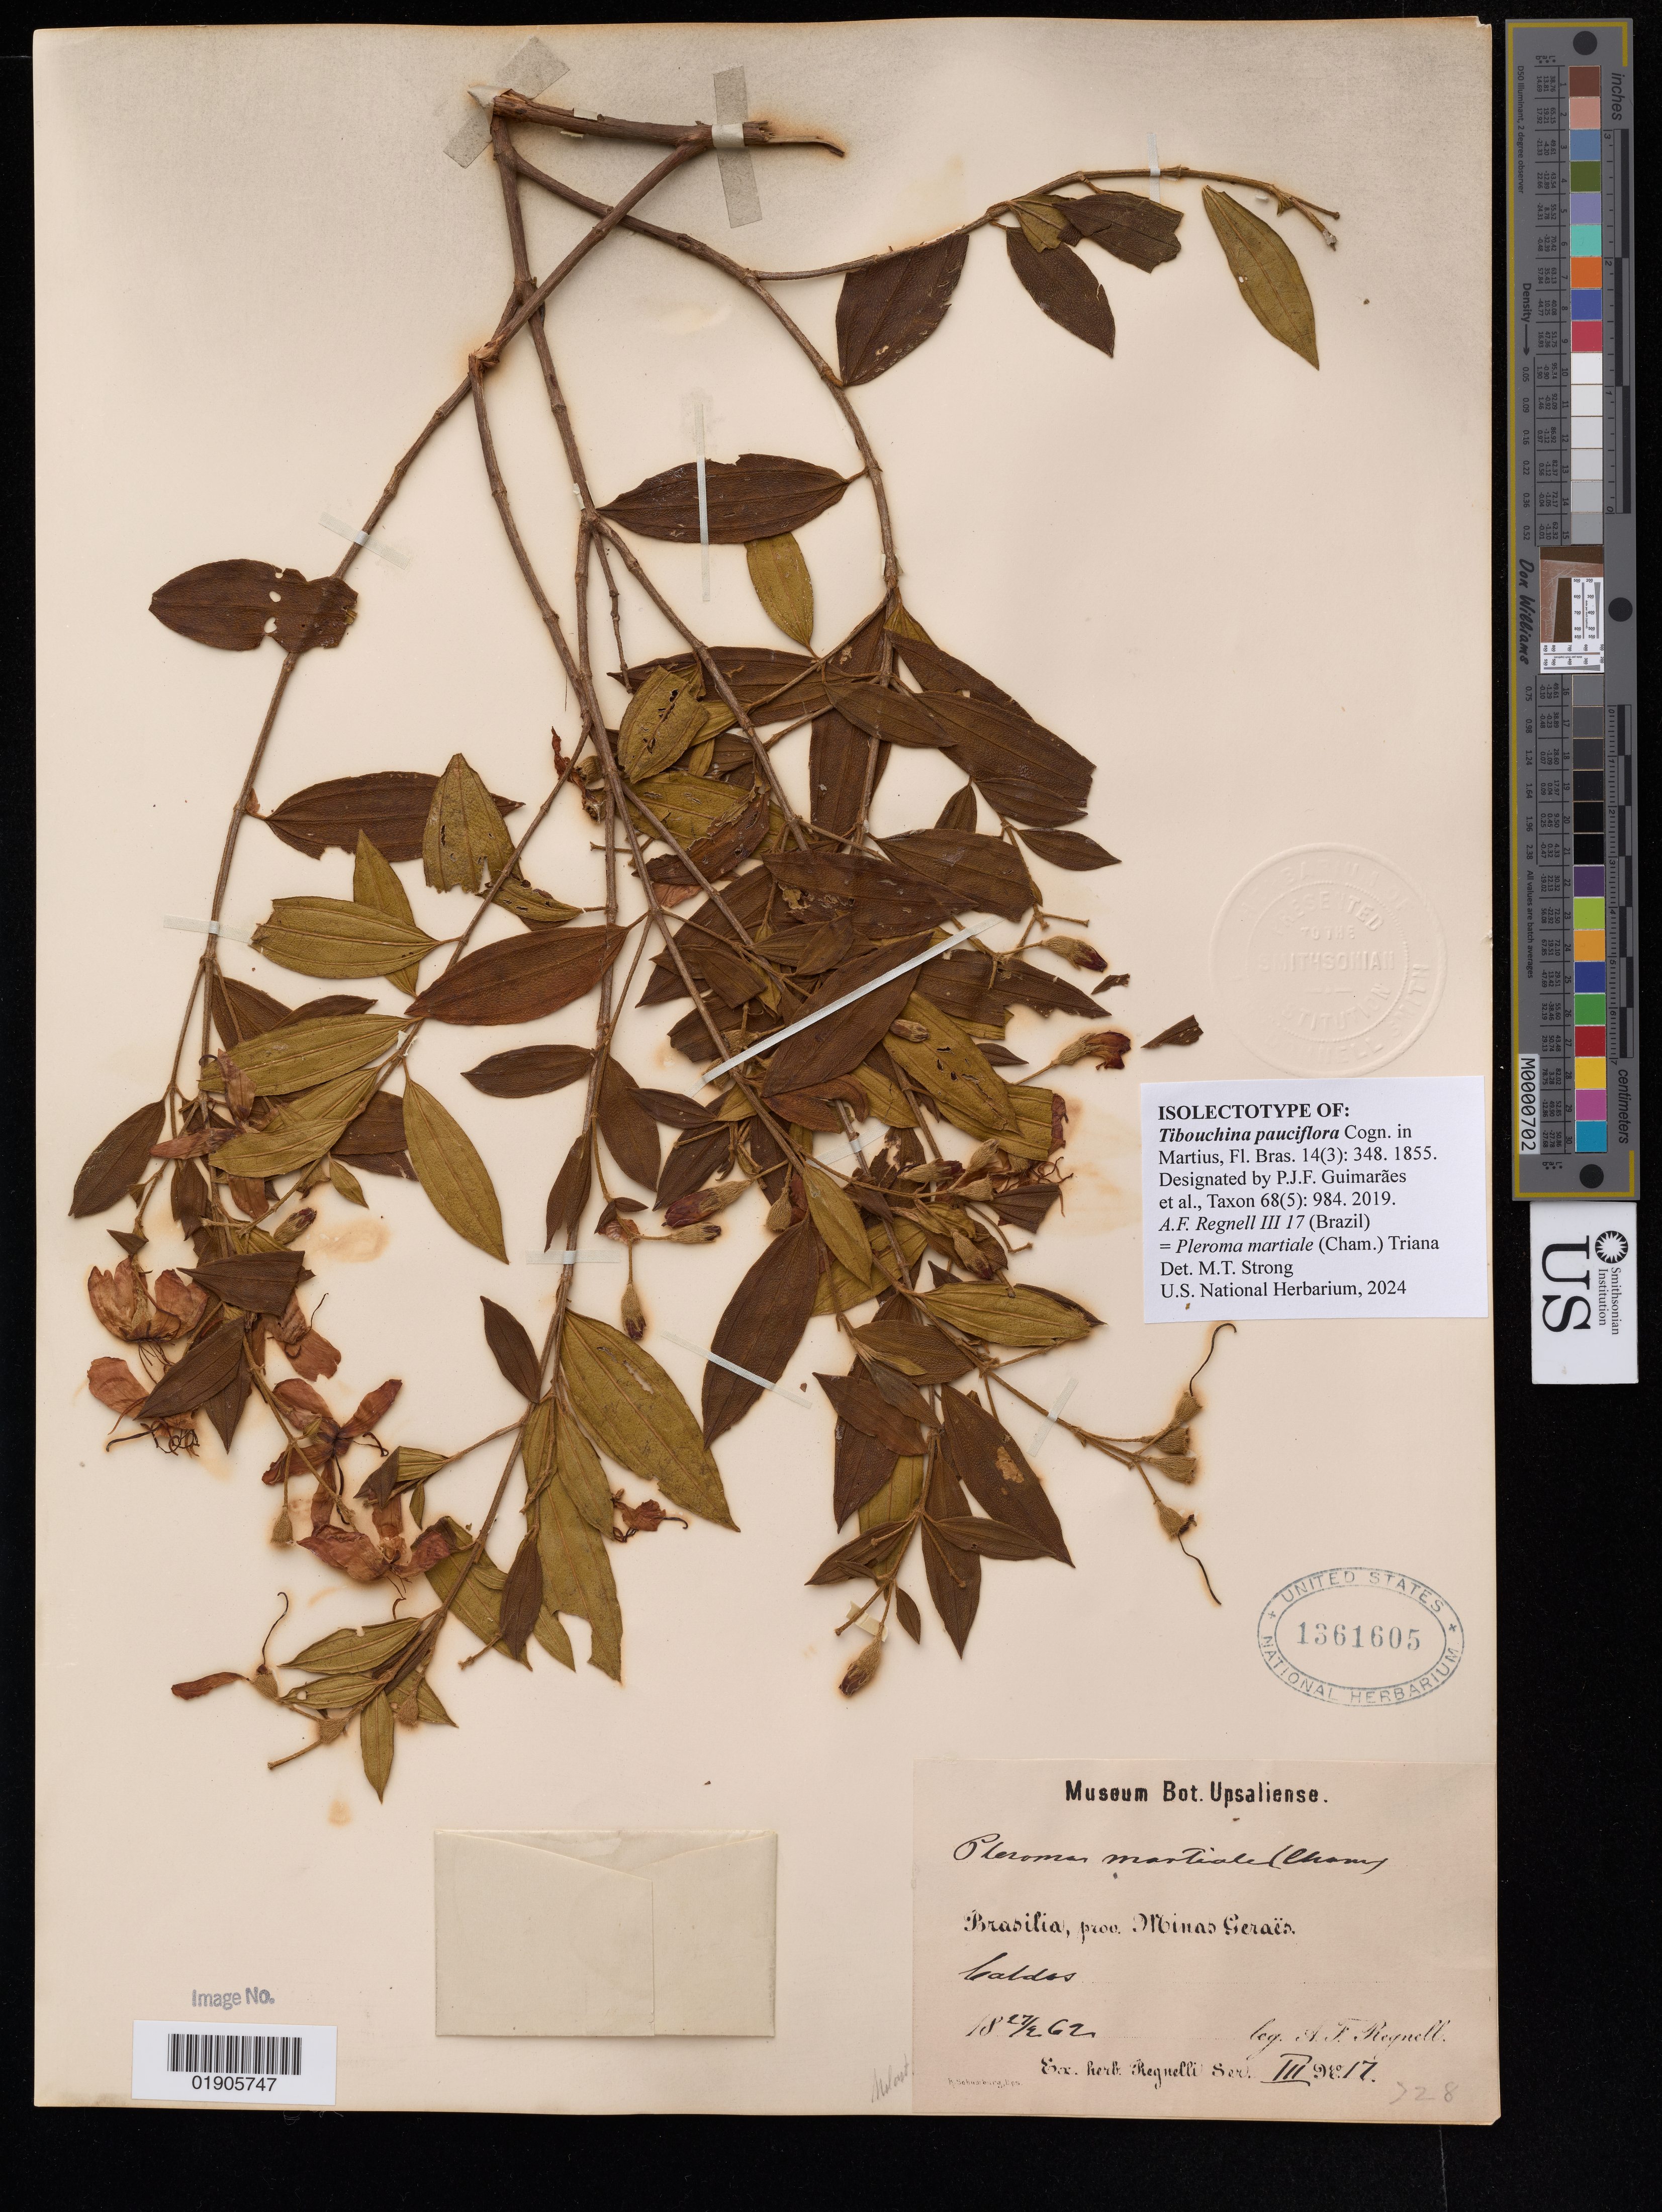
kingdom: Plantae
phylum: Tracheophyta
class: Magnoliopsida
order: Myrtales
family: Melastomataceae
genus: Tibouchina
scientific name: Tibouchina pauciflora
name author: Cogn.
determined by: Strong, Mark T., (BOT), Smithsonian Institution - National Museum of Natural History (UNITED STATES)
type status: Isolectotype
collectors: A. Regnell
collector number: III 17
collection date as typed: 18 27/2 62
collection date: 1862-02-27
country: Brazil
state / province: Minas Gerais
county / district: Caldas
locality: Prov. Minas Geraes.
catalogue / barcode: US 1361605